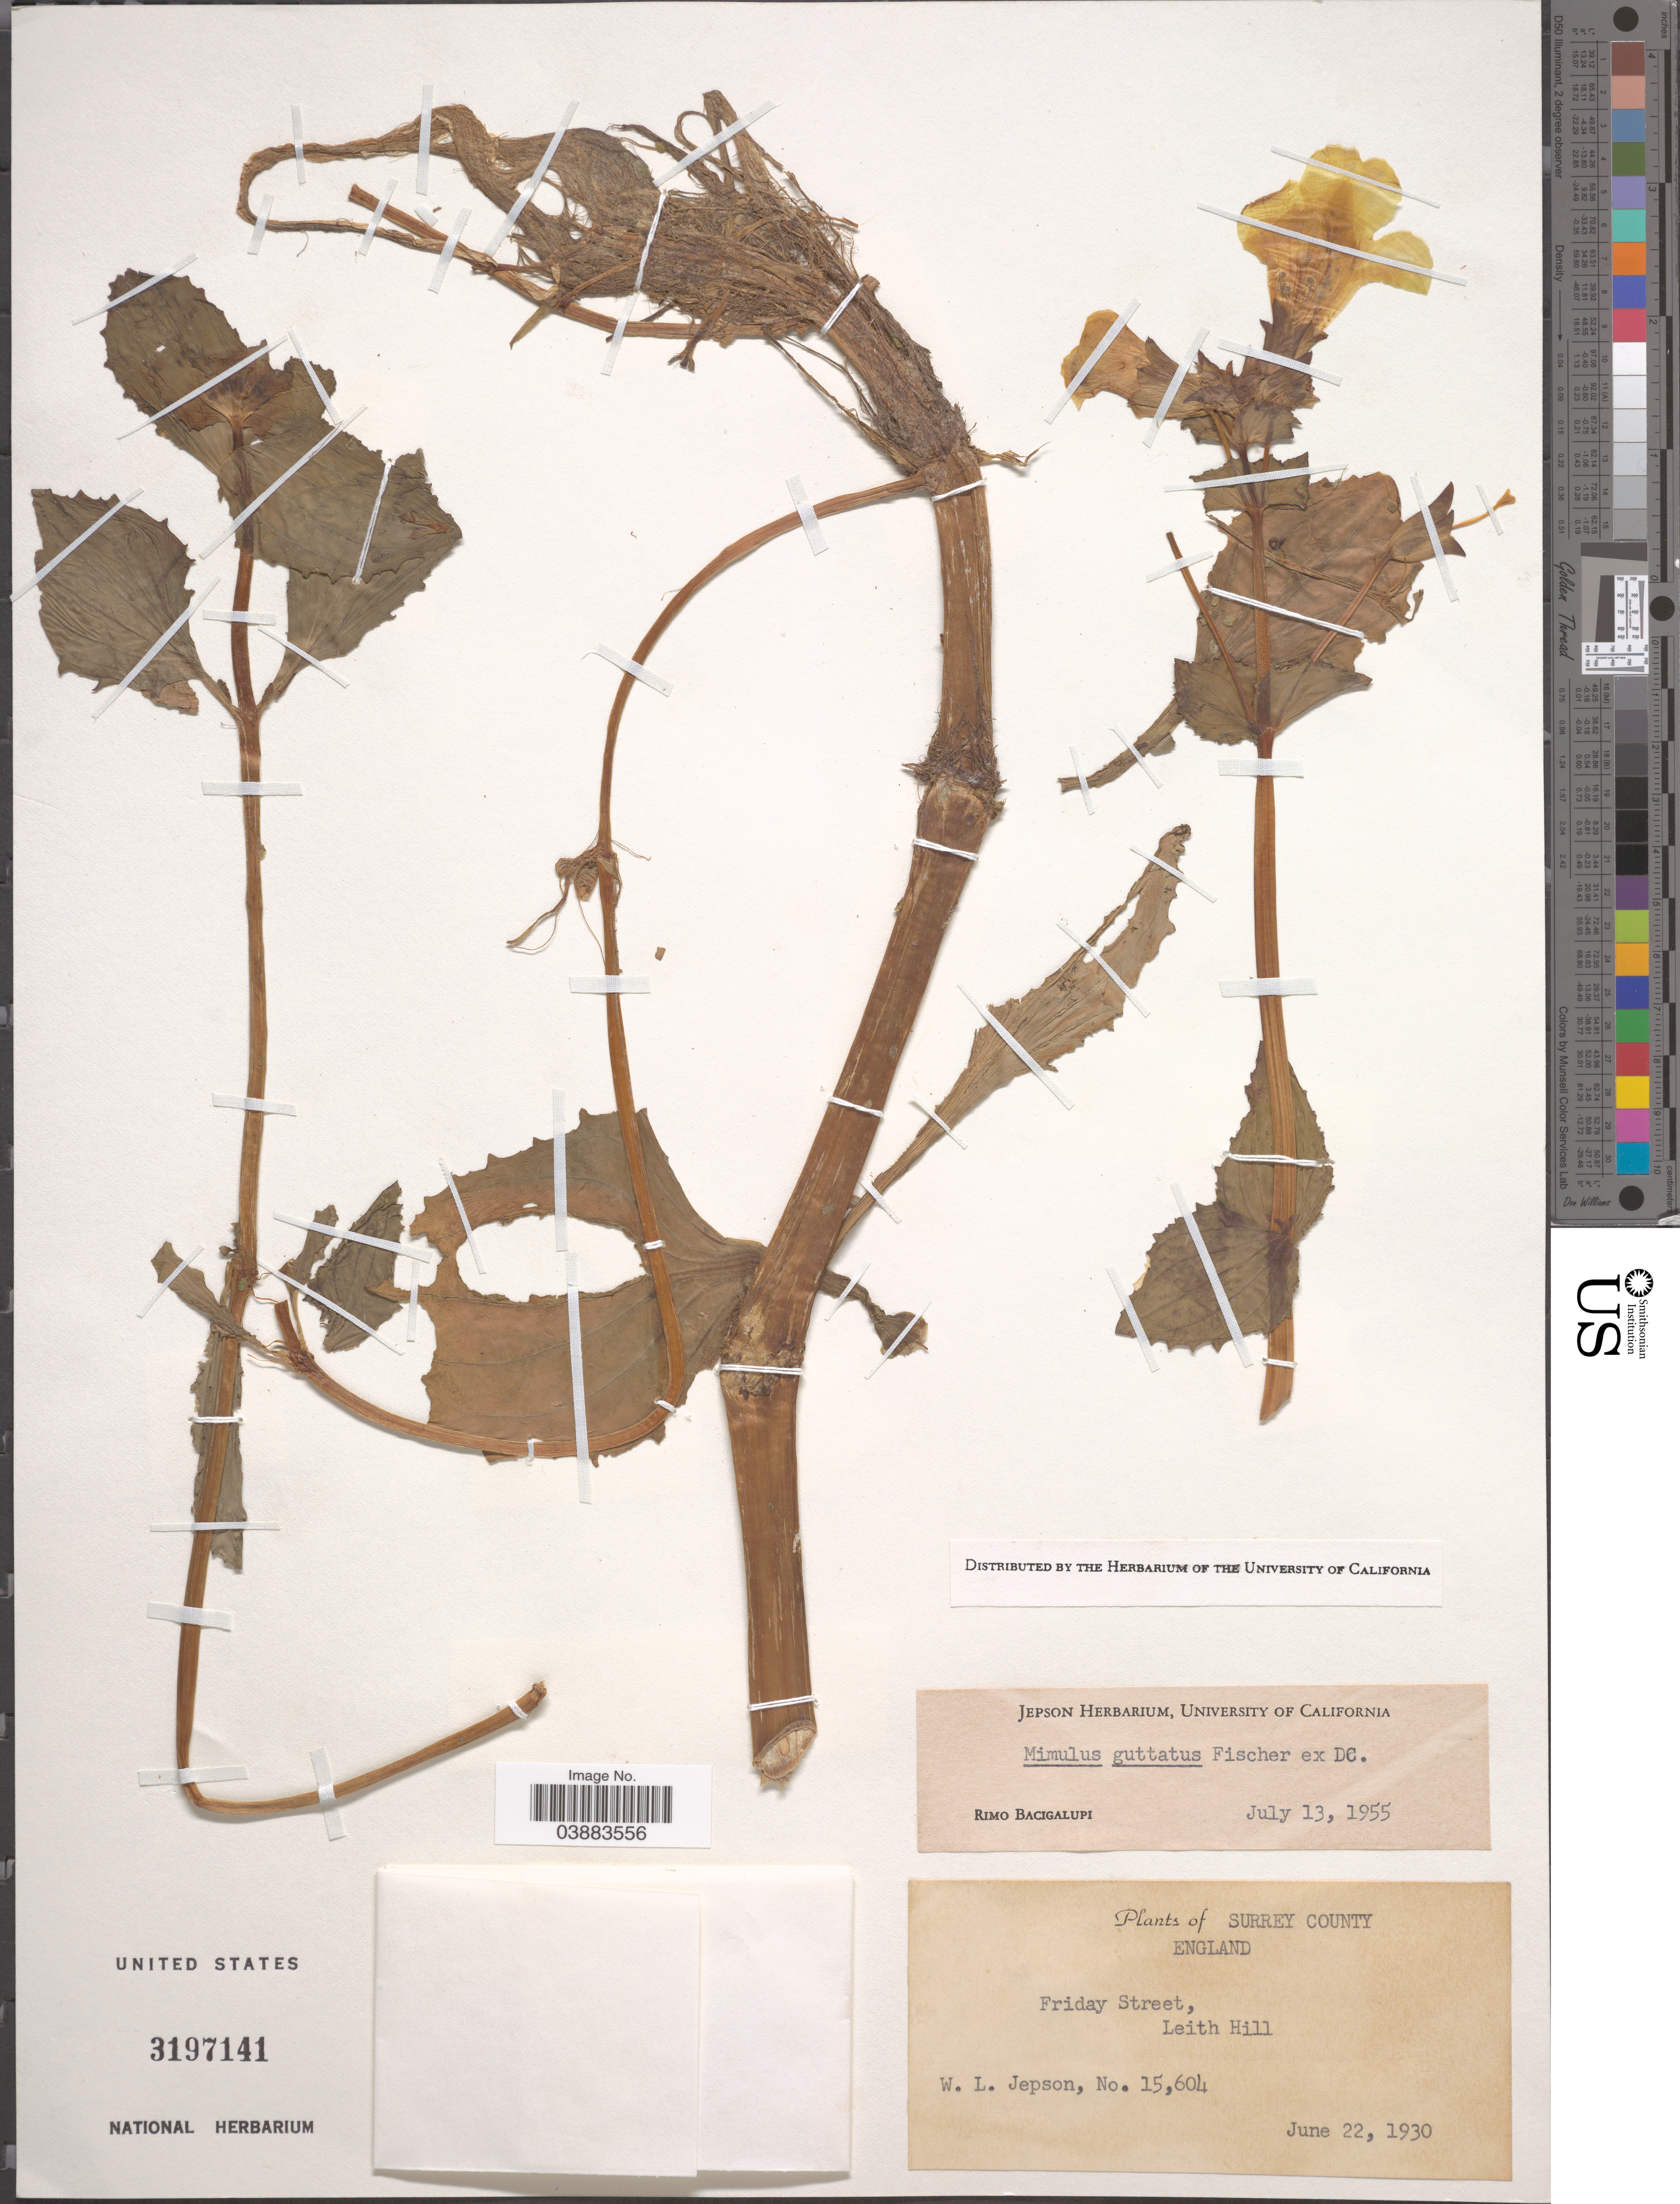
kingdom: Plantae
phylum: Tracheophyta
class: Magnoliopsida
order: Lamiales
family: Phrymaceae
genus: Mimulus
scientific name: Mimulus guttatus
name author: DC.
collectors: W. L. Jepson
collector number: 15604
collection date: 1930-06-22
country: United Kingdom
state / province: England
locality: Surrey County. Friday Street, Leith Hill.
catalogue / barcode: US 3197141